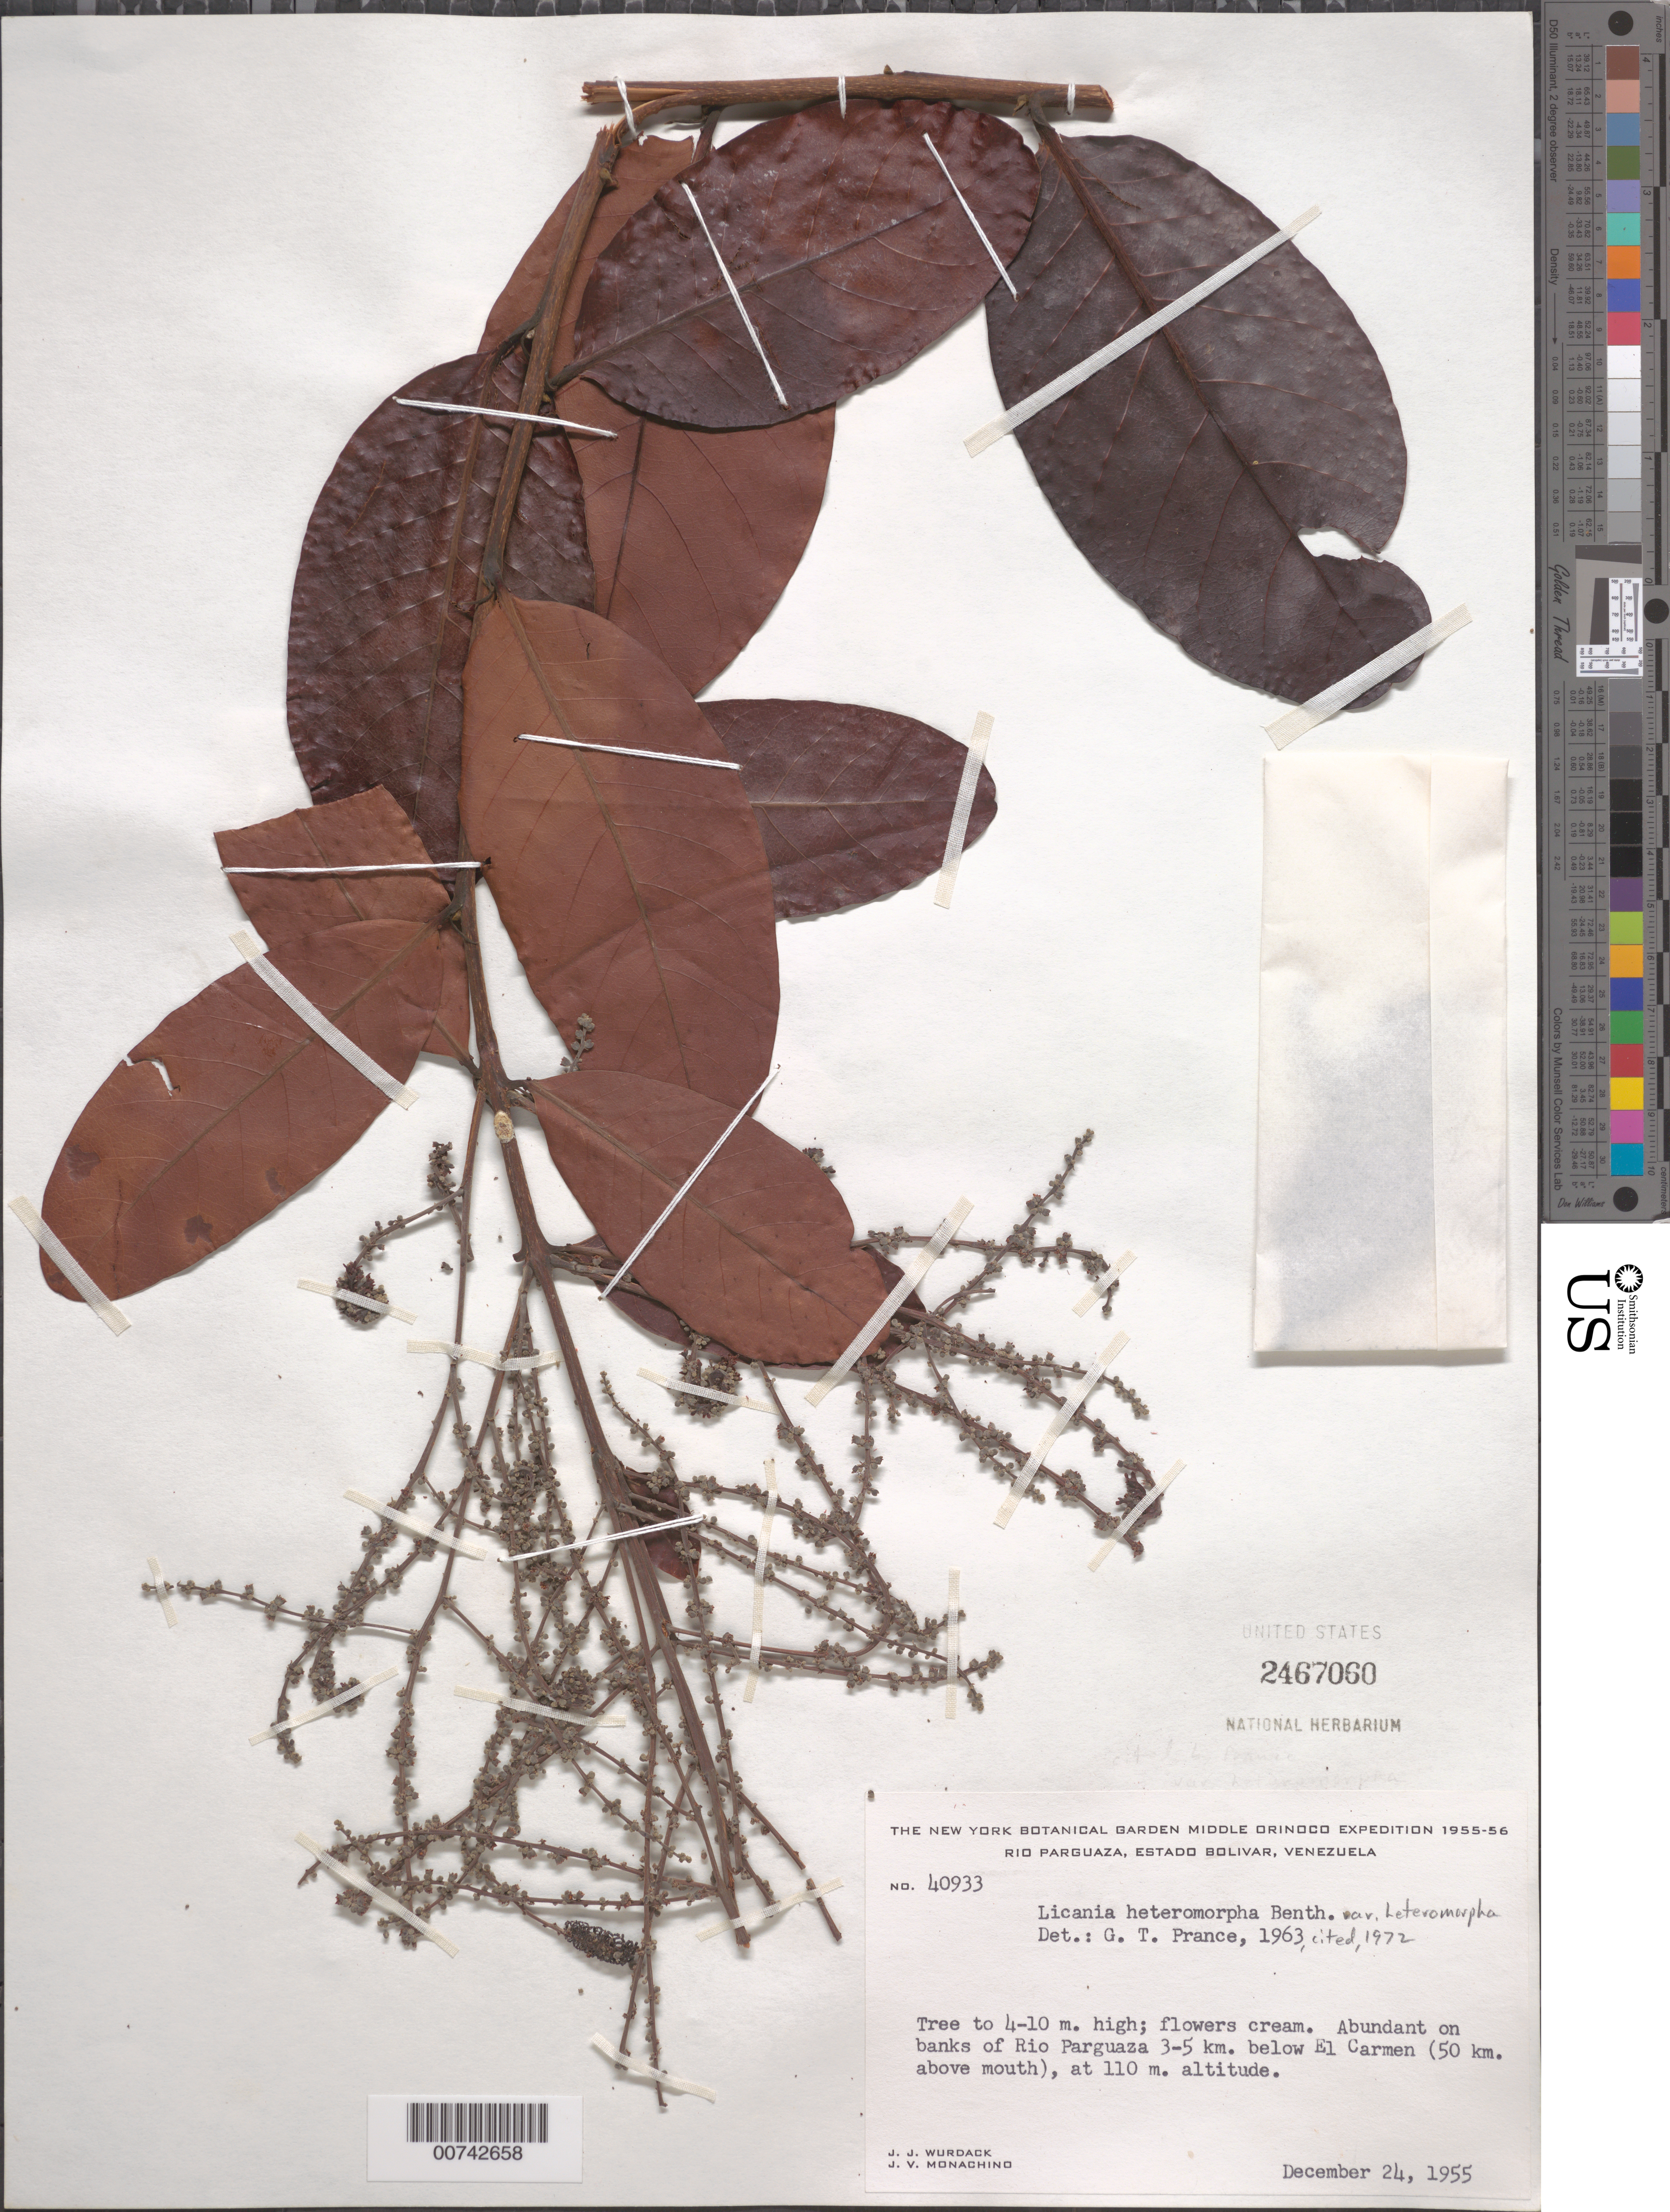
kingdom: Plantae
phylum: Tracheophyta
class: Magnoliopsida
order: Malpighiales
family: Chrysobalanaceae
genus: Hymenopus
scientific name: Hymenopus heteromorphus var. heteromorphus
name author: (Benth.) Sothers & Prance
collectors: J. J. Wurdack & J. V. Monachino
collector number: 40933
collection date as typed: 24-Dec-55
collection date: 1955-12-24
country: Venezuela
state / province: Bolívar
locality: El Carmen, 3-5 km below (50 km above mouth); Río Parguaza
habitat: Banks of river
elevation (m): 110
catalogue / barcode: US 2467060